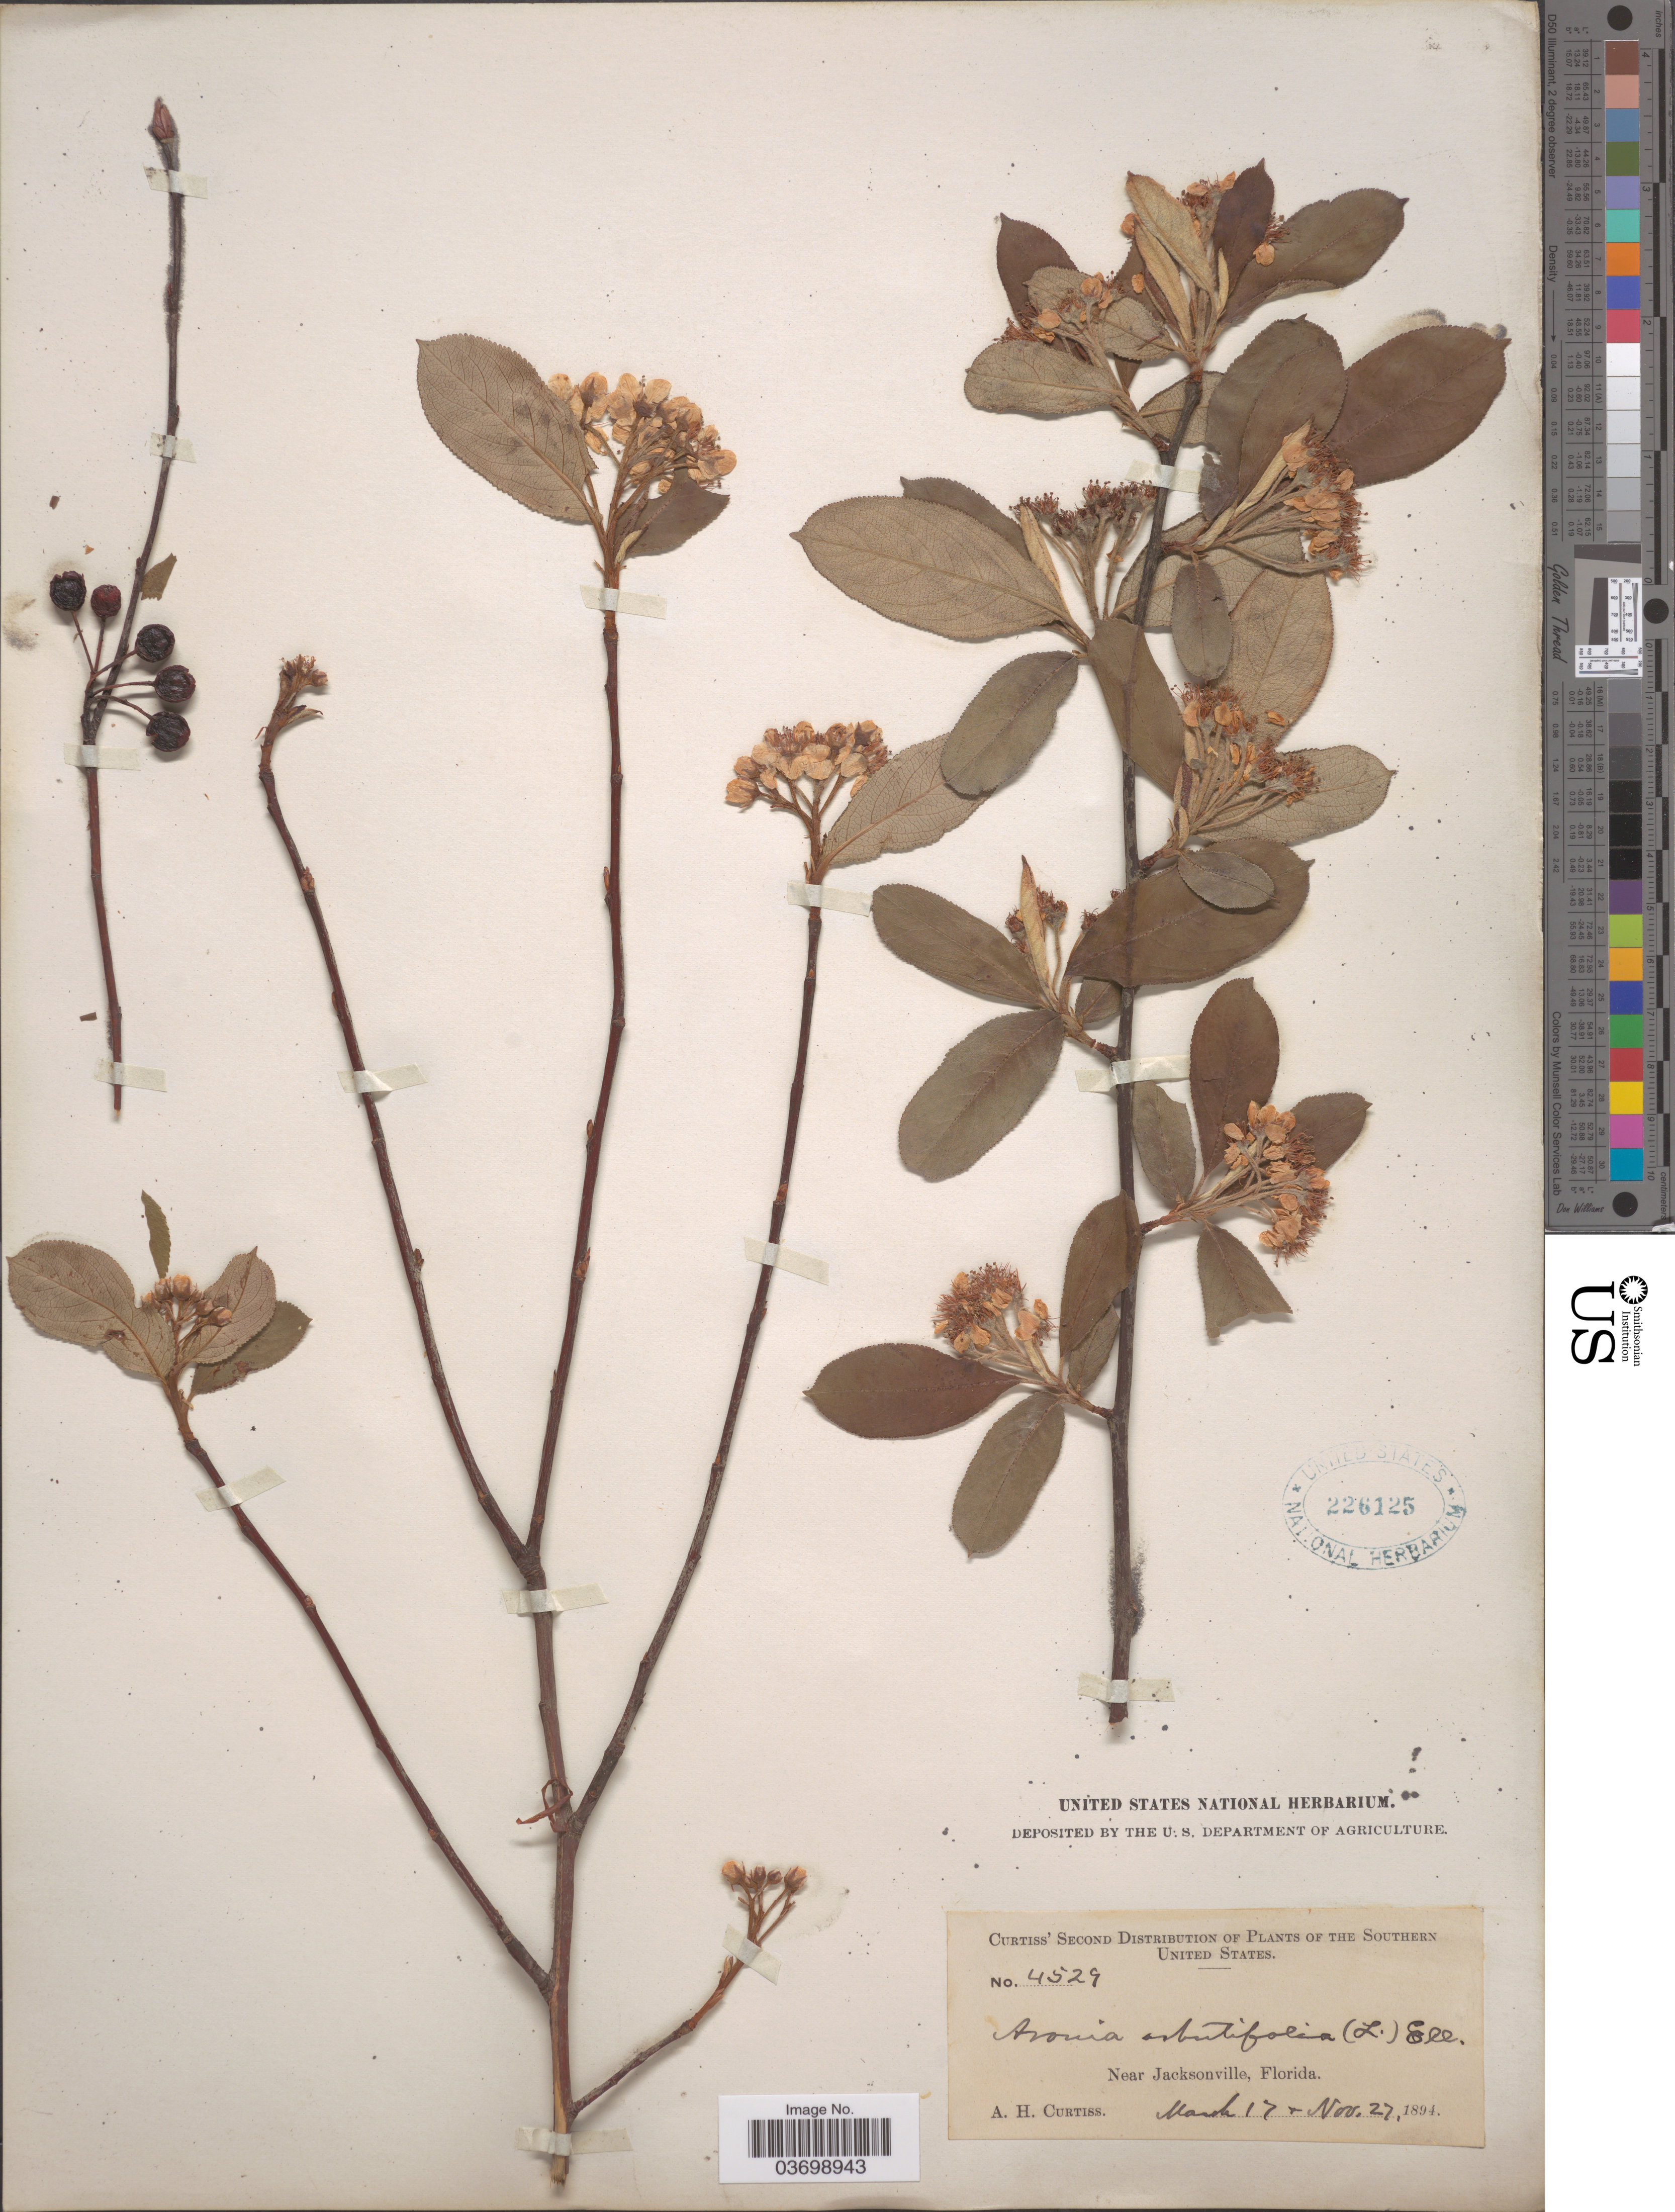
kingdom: Plantae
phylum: Tracheophyta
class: Magnoliopsida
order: Rosales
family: Rosaceae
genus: Aronia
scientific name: Aronia arbutifolia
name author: (L.) Pers.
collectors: A. H. Curtiss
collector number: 4529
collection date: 1894-03-17/1894-11-27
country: United States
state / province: Florida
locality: The Southern United States. Near Jacksonville.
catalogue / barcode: US 226125